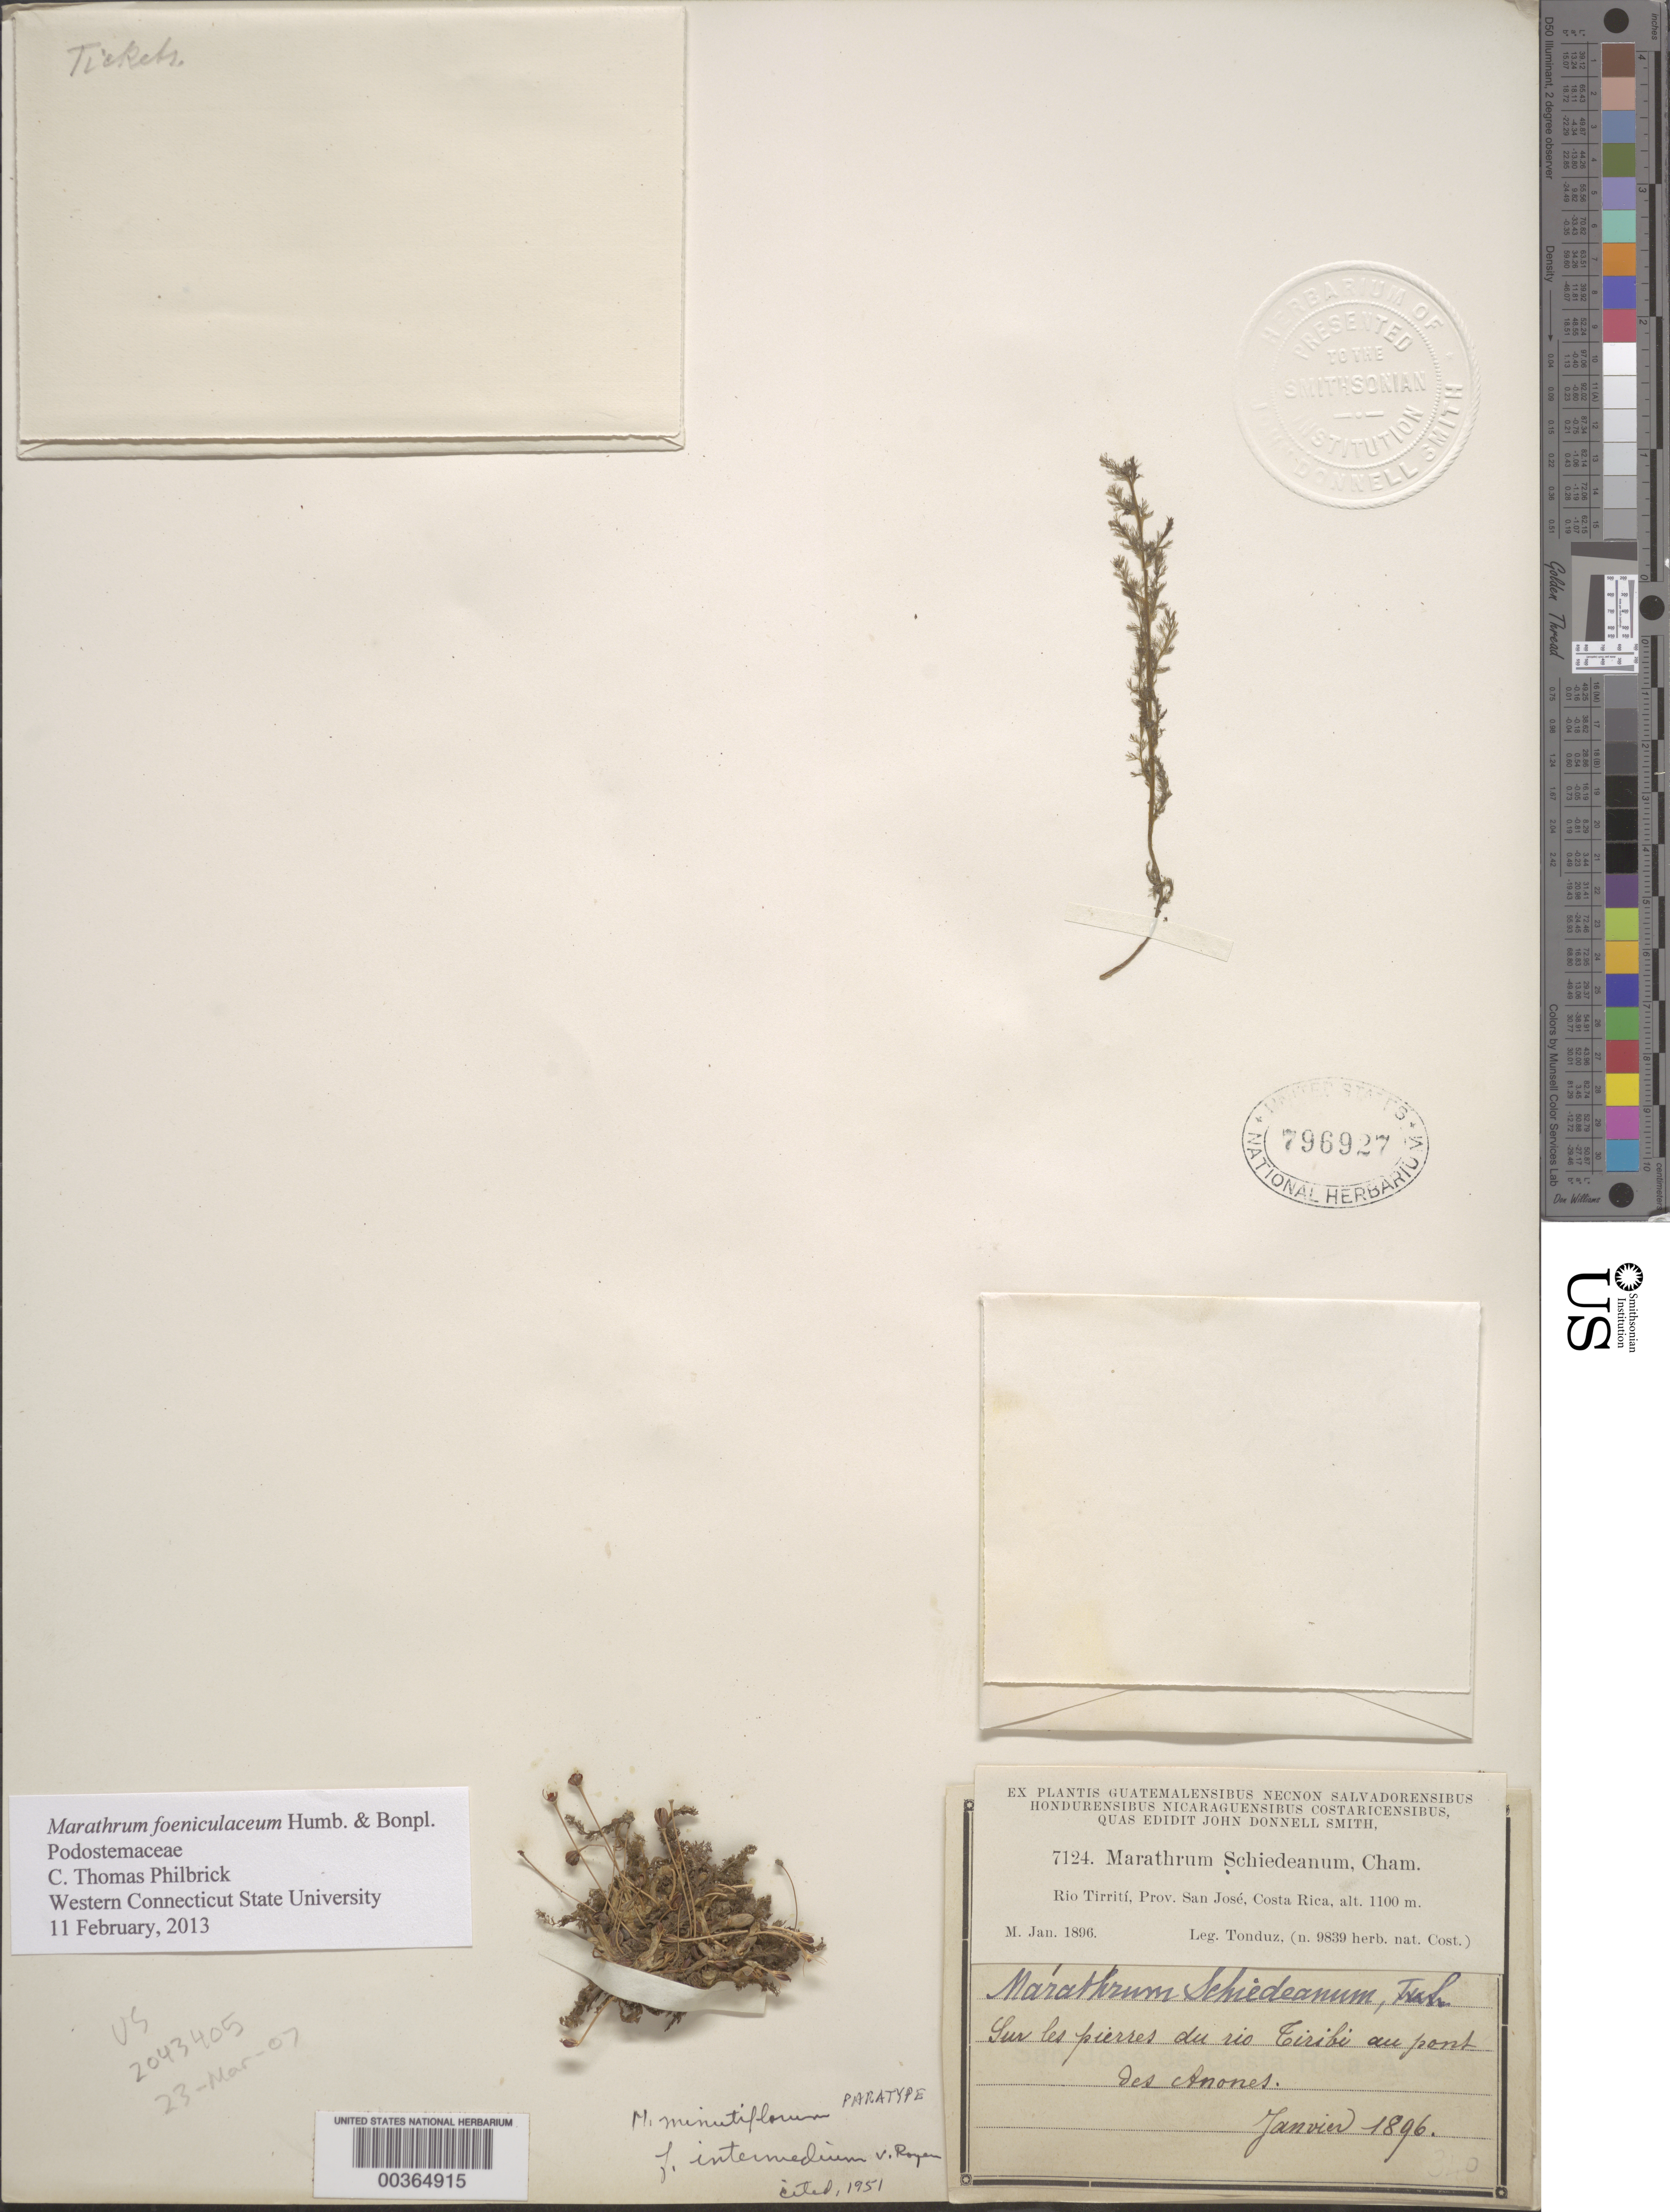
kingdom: Plantae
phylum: Tracheophyta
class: Magnoliopsida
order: Malpighiales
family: Podostemaceae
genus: Marathrum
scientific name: Marathrum foeniculaceum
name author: Bonpl.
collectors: A. Tonduz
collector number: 7124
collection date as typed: Jan 1896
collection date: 1896-01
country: Costa Rica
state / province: San José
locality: Rio tirriti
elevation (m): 335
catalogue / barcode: US 796927